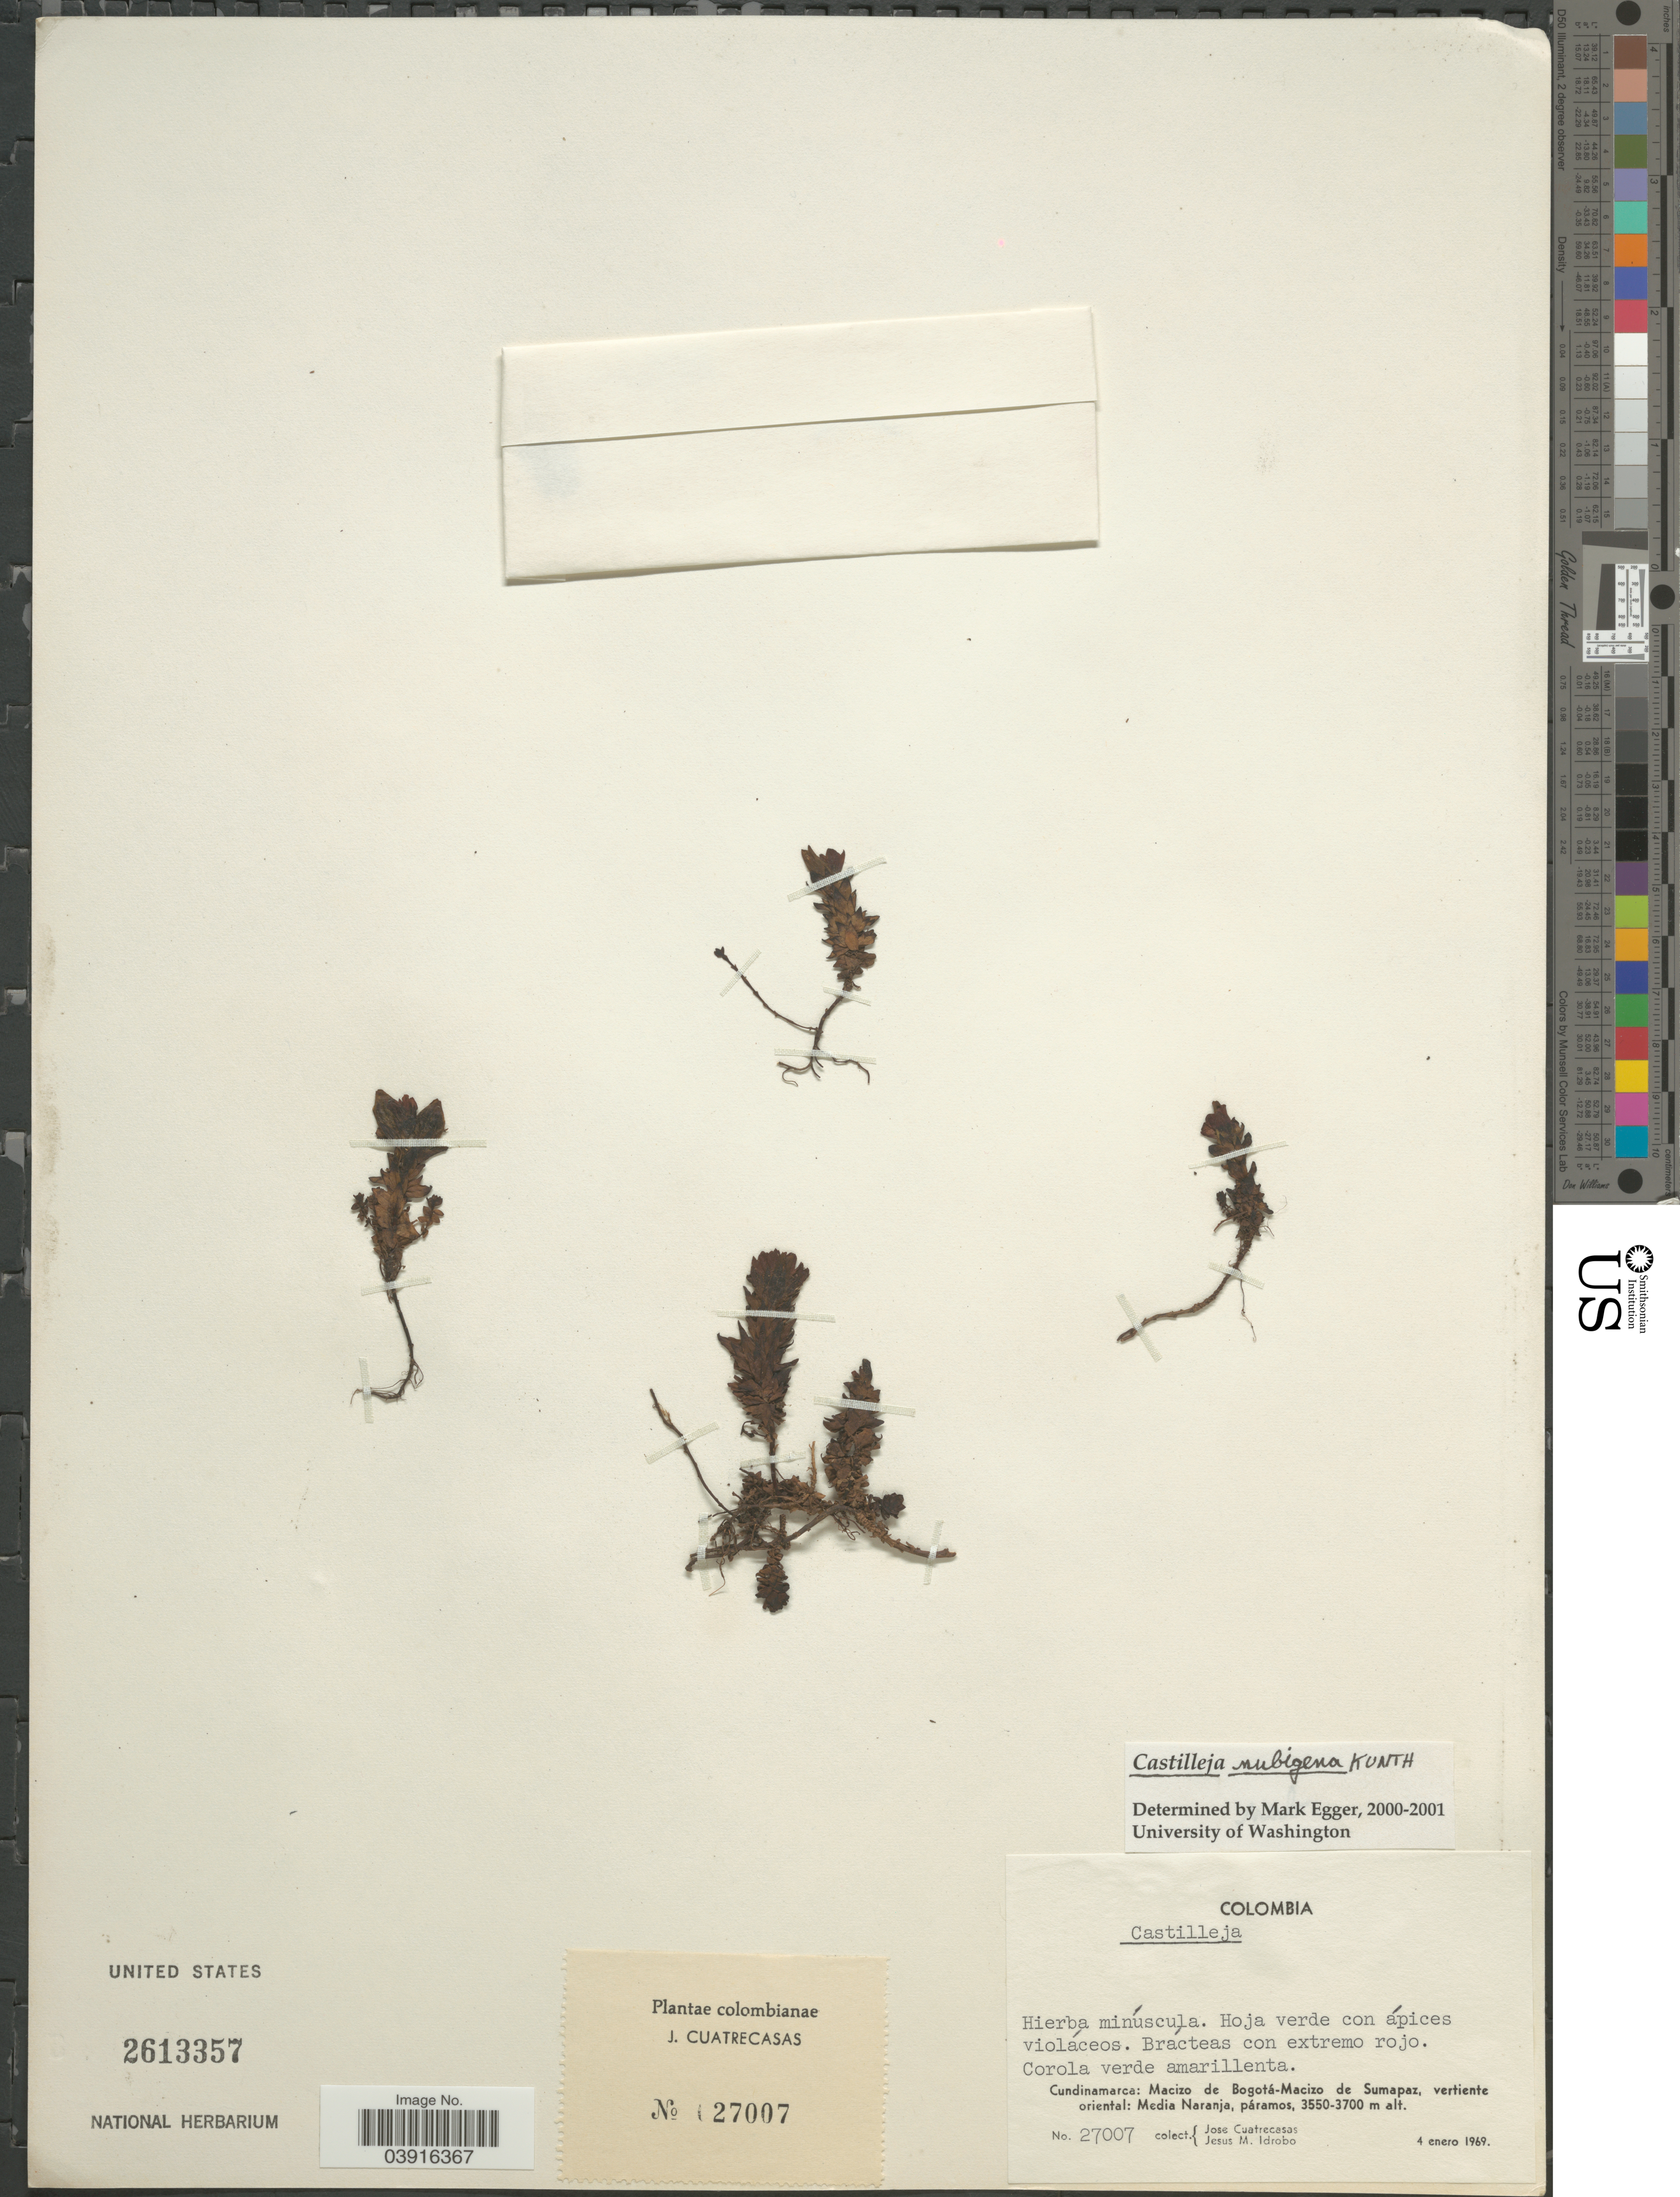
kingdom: Plantae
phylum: Tracheophyta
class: Magnoliopsida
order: Lamiales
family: Orobanchaceae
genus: Castilleja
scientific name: Castilleja nubigena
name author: Kunth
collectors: J. Cuatrecasas & J. M. Idrobo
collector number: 27007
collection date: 1969-01-04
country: Colombia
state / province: Cundinamarca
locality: Macizo de Bogotá-Macizo de Sumapaz, vertiente oriental: Media Naranja, páramos.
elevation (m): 3550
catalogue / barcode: US 2613357